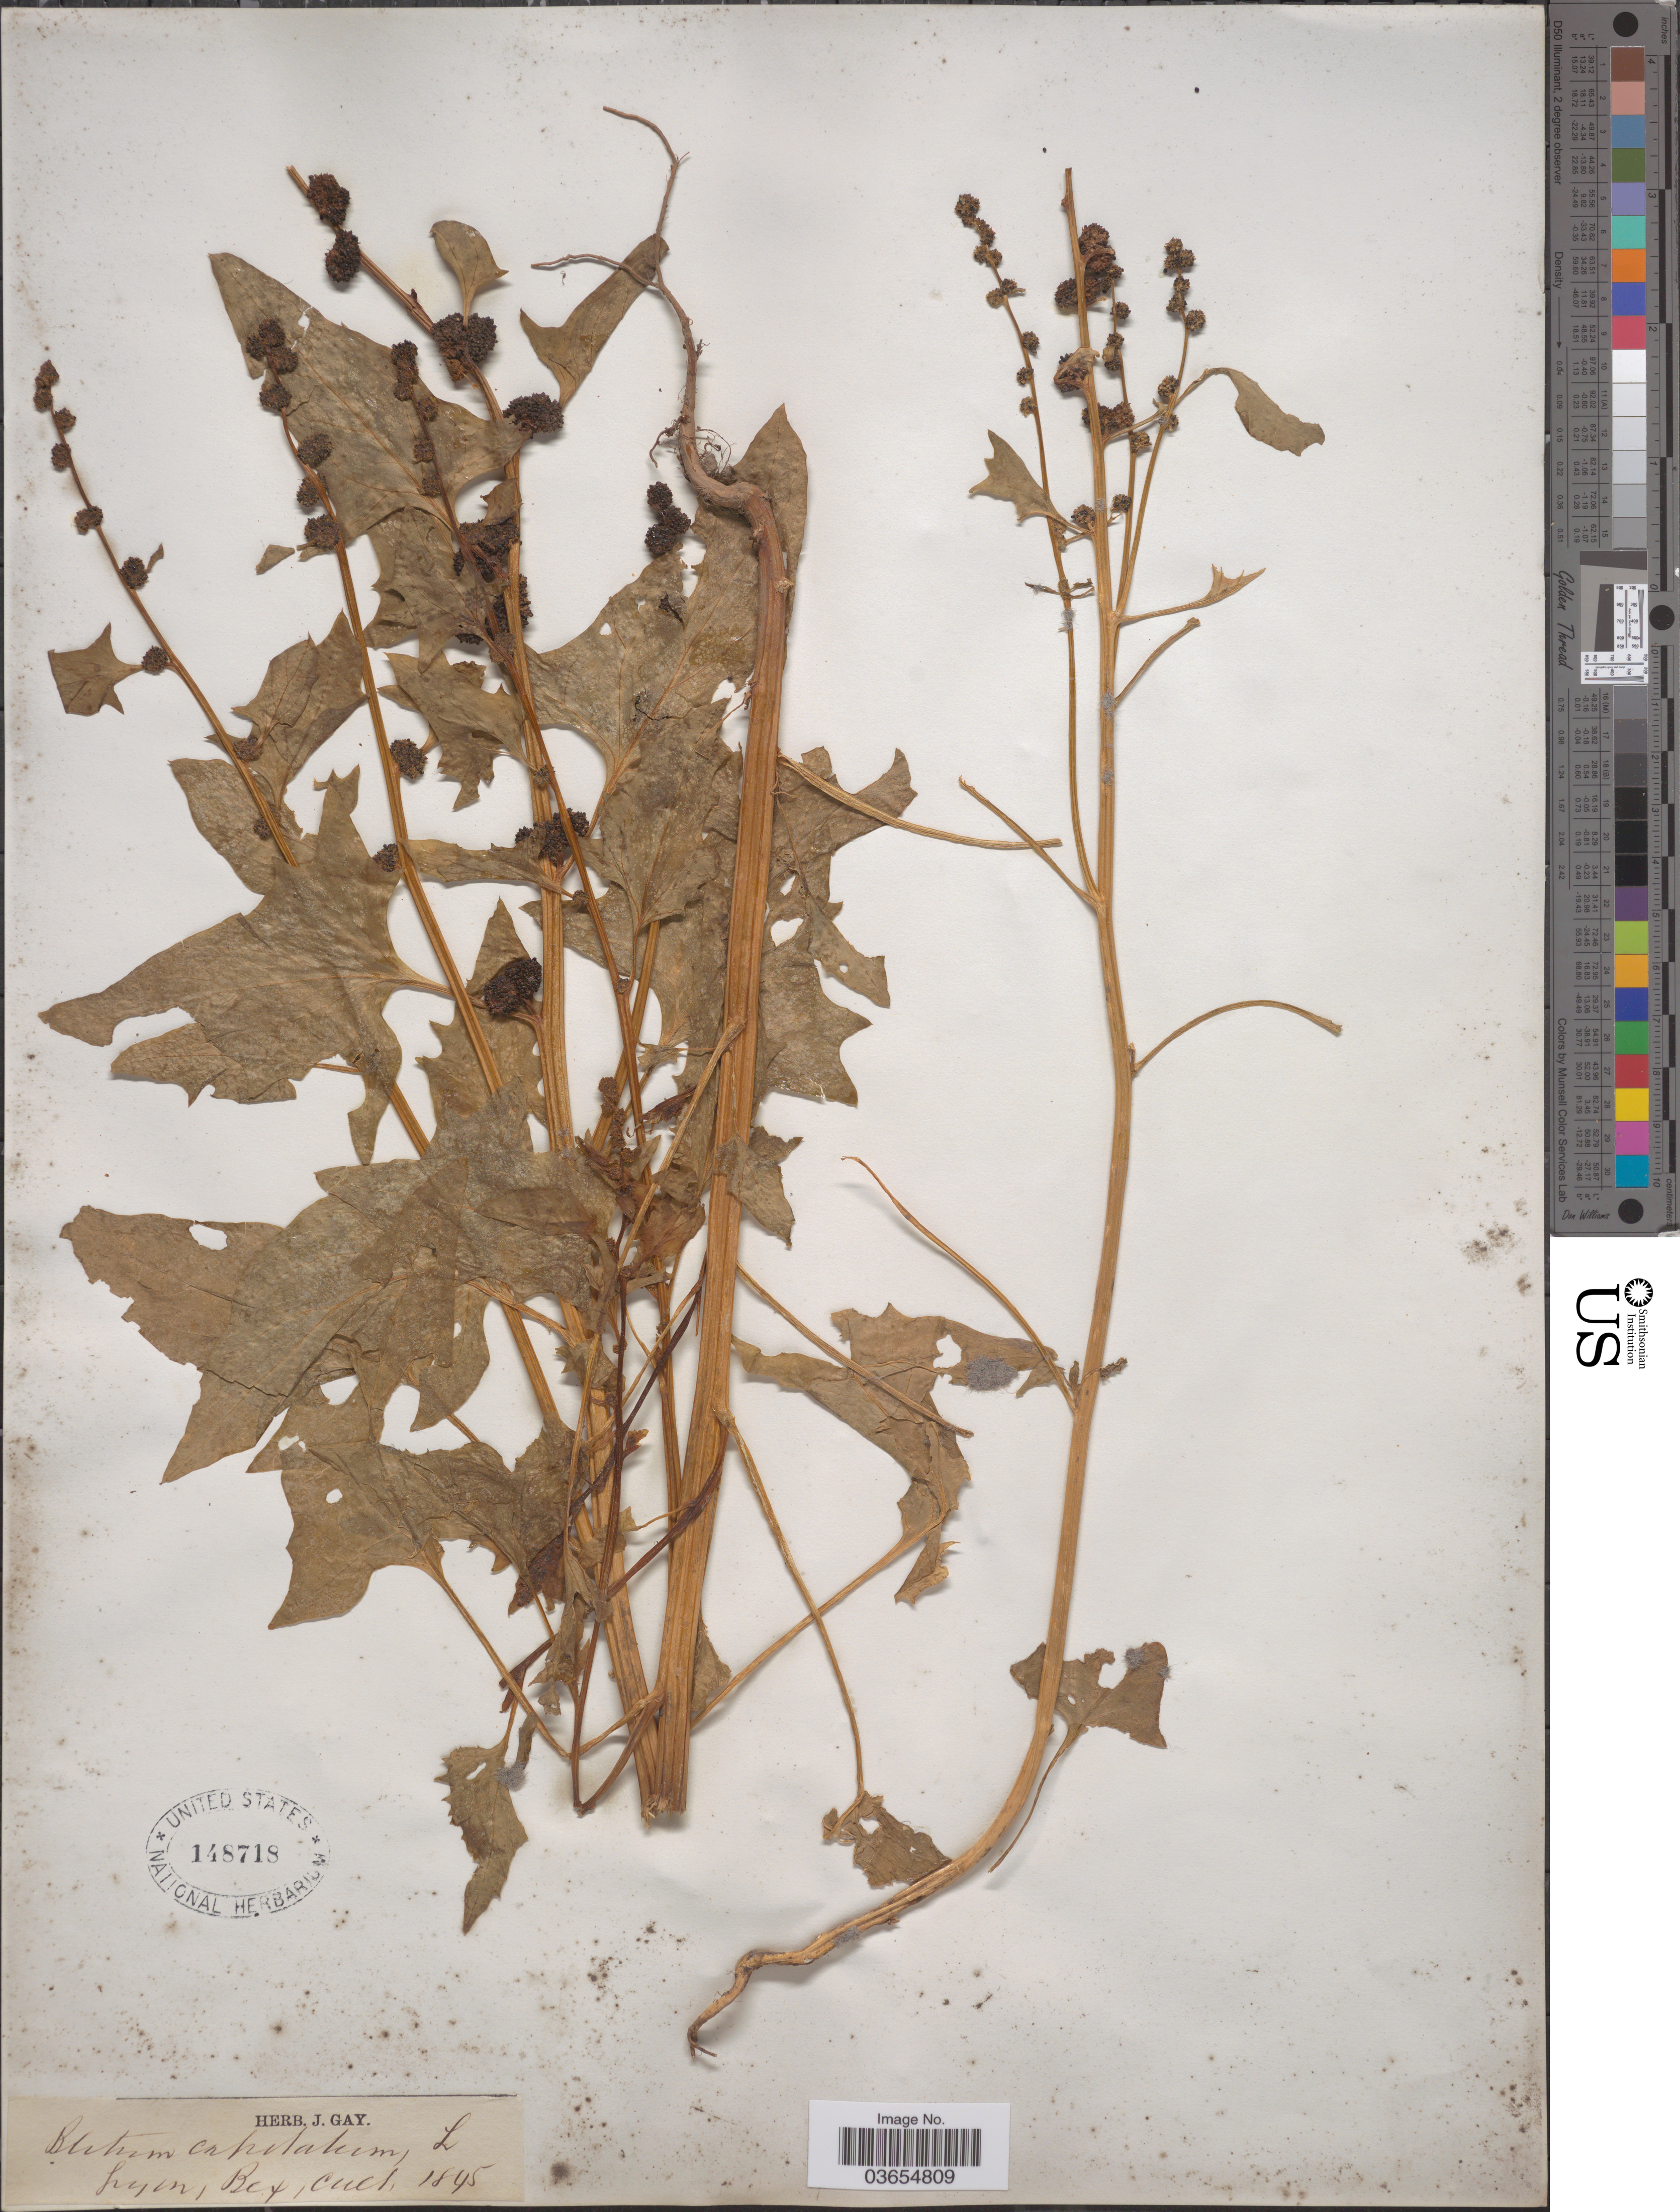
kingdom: Plantae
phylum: Tracheophyta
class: Magnoliopsida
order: Caryophyllales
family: Amaranthaceae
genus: Chenopodium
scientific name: Chenopodium capitatum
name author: (L.) Ambrosi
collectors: ex herb. J. Gay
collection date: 1845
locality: Lyon, Bex, cult.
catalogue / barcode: US 148718